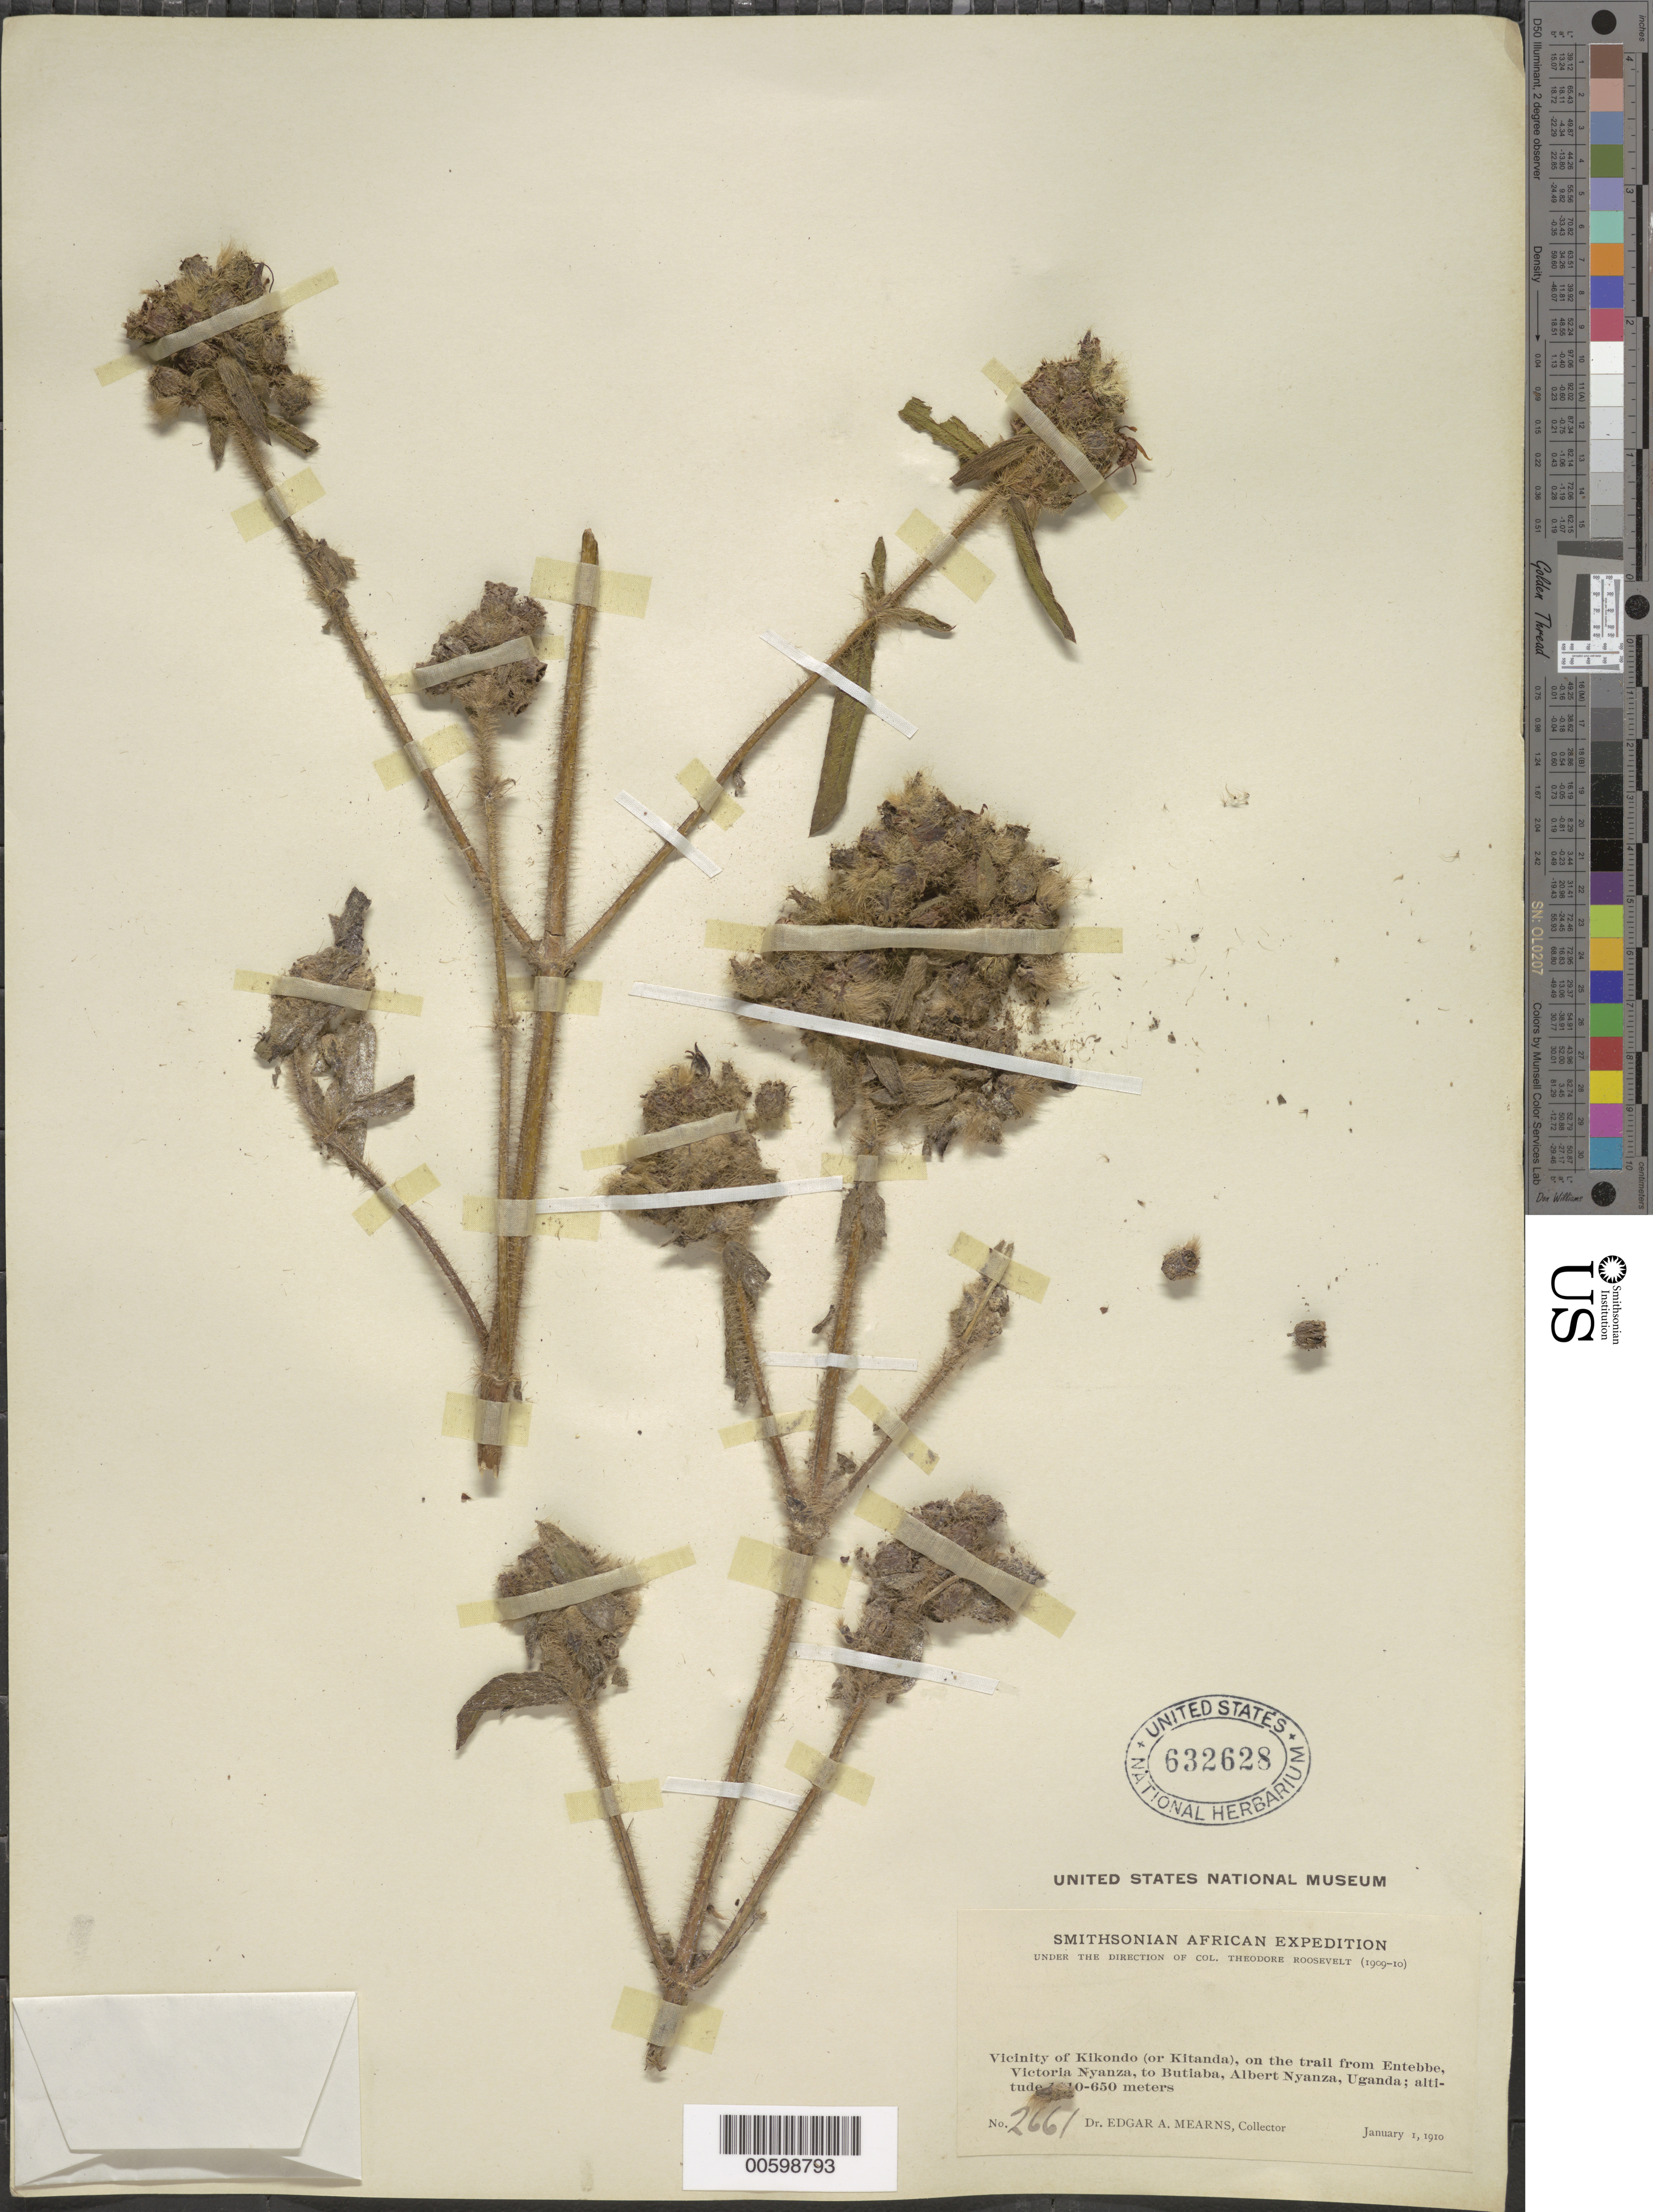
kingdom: Plantae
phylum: Tracheophyta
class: Magnoliopsida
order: Myrtales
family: Melastomataceae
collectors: E. A. Mearns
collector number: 2661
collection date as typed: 01 Jan 1910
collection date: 1910-01-01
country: Uganda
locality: Vicinity of Kikondo (or Kitanda), on the trail from Entebbe, Victoria Nyanza, to Butiaba, Albert Nyanza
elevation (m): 1110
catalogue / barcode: US 632628